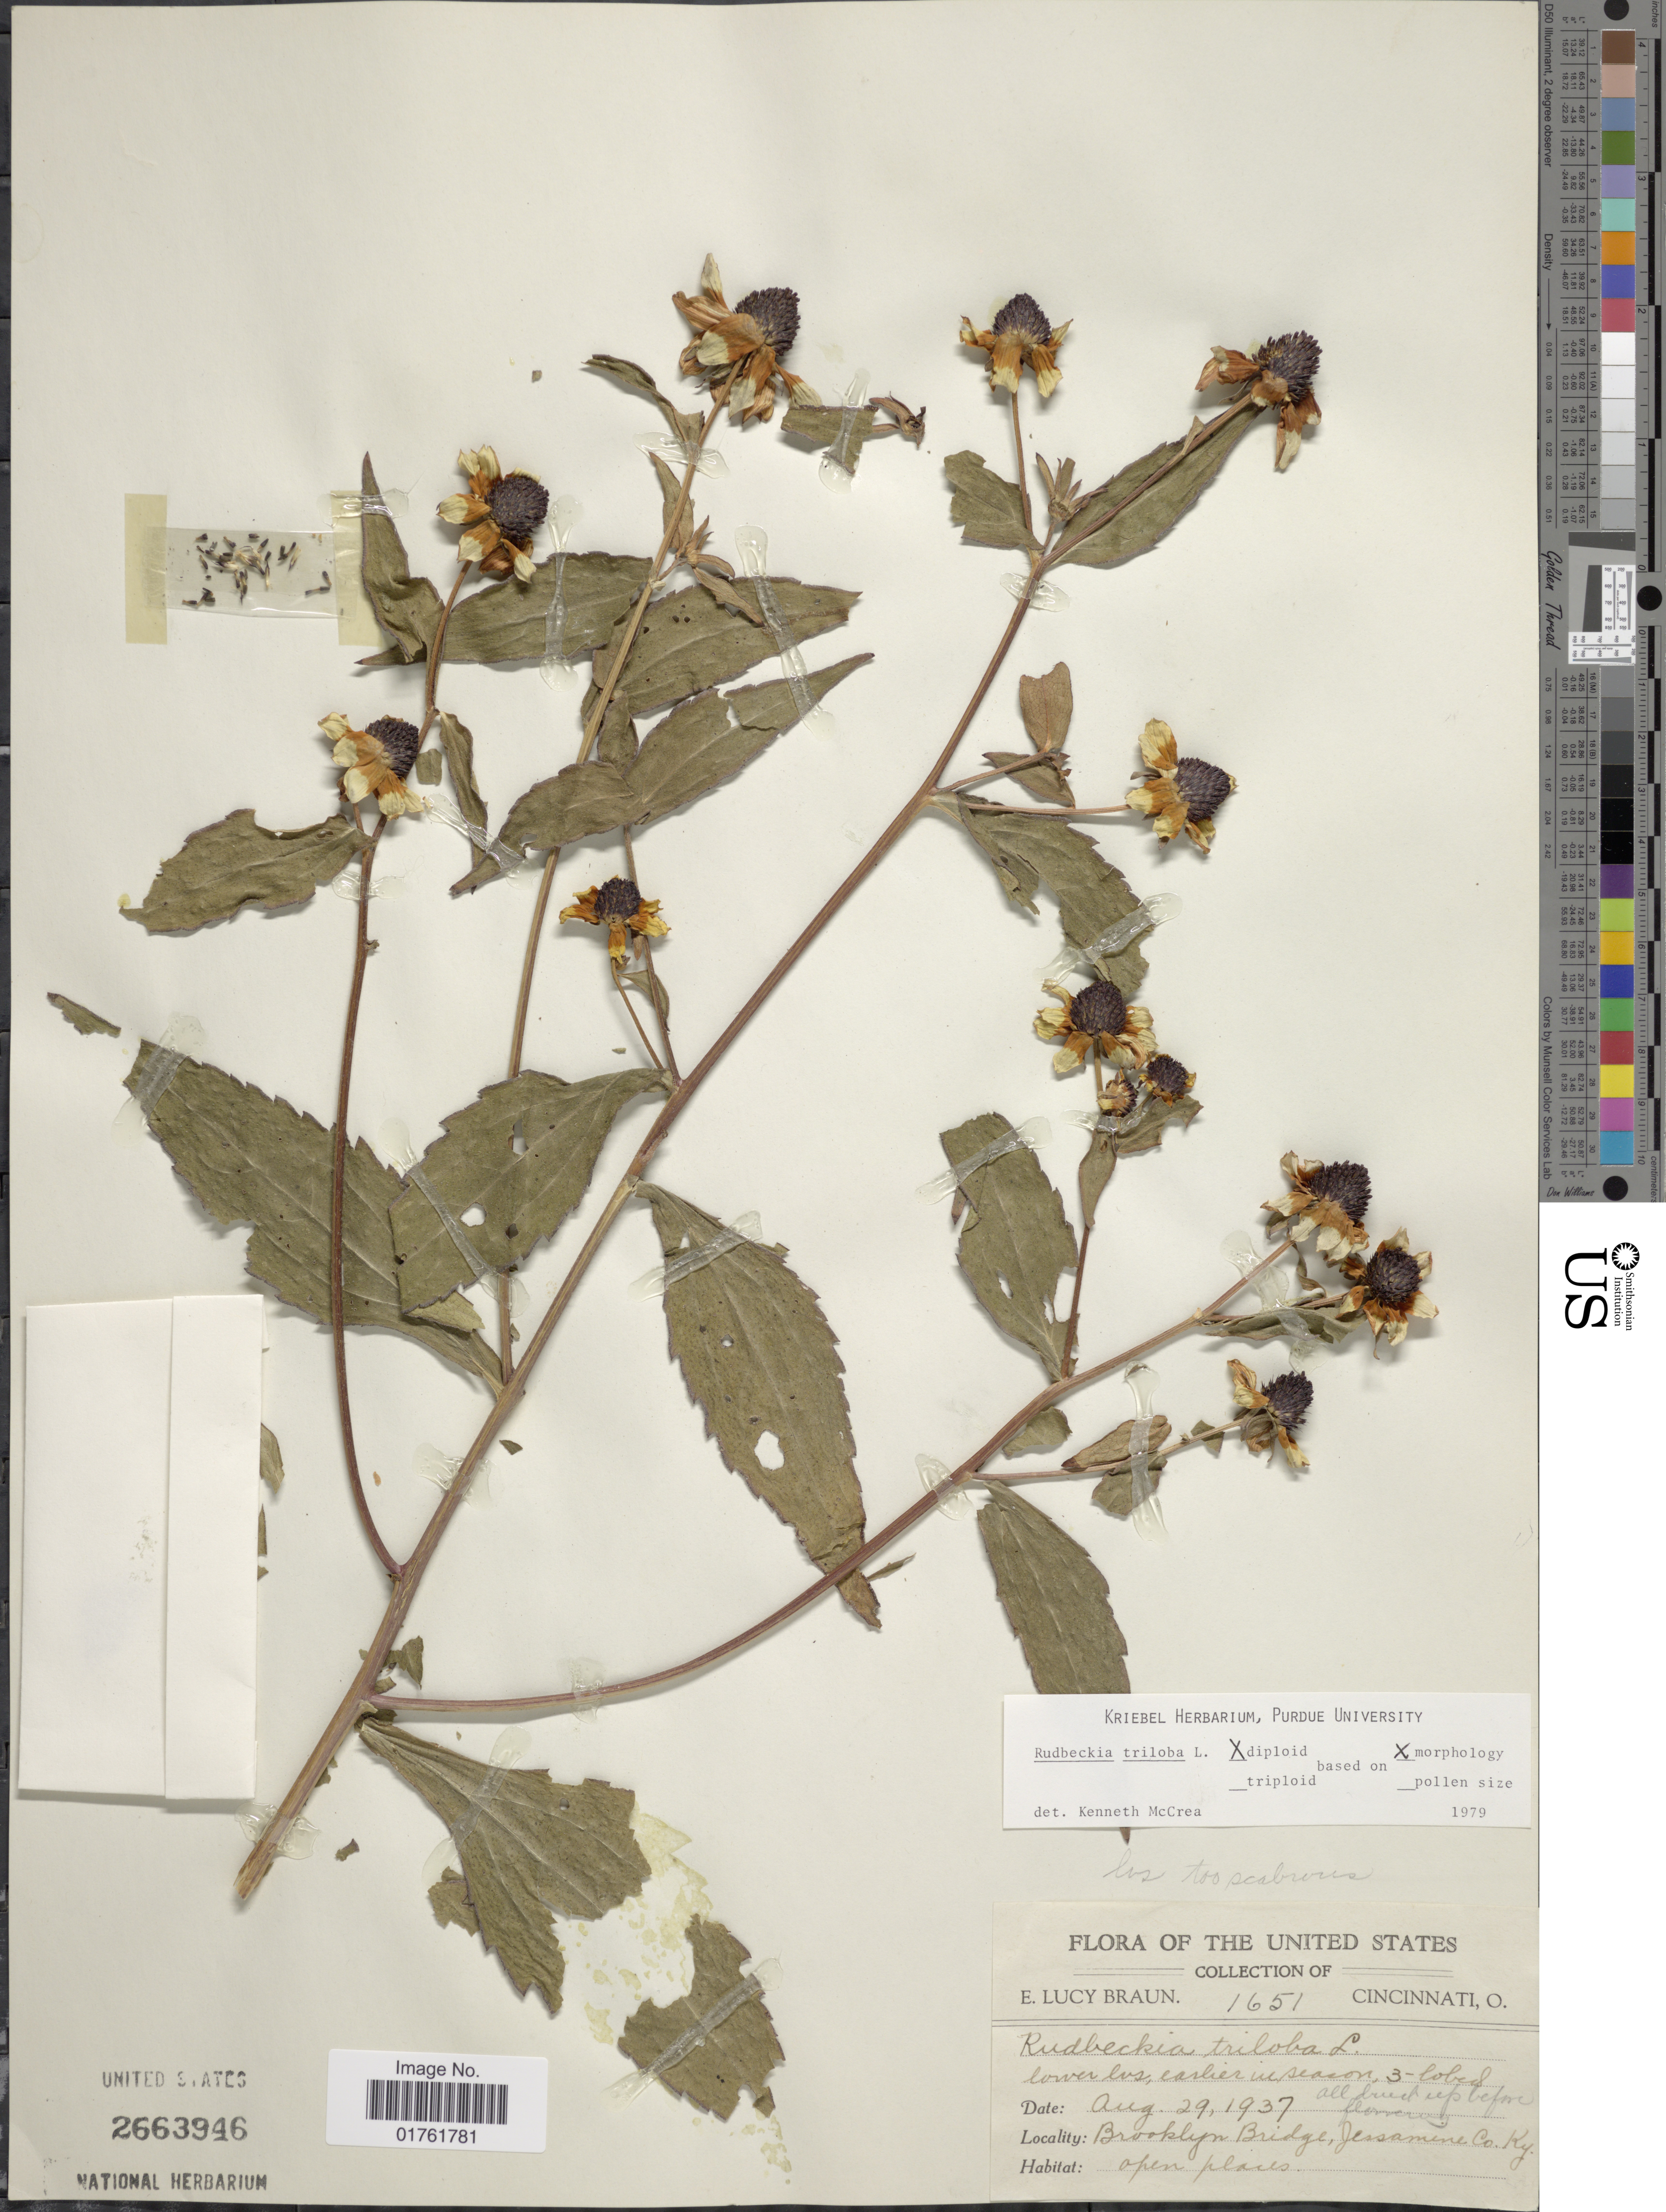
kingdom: Plantae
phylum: Tracheophyta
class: Magnoliopsida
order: Asterales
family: Asteraceae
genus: Rudbeckia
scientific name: Rudbeckia triloba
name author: L.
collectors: E. L. Braun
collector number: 1651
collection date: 1937-08-29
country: United States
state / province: Kentucky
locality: Brooklyn Bridge, Jessamine Co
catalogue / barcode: US 2663946